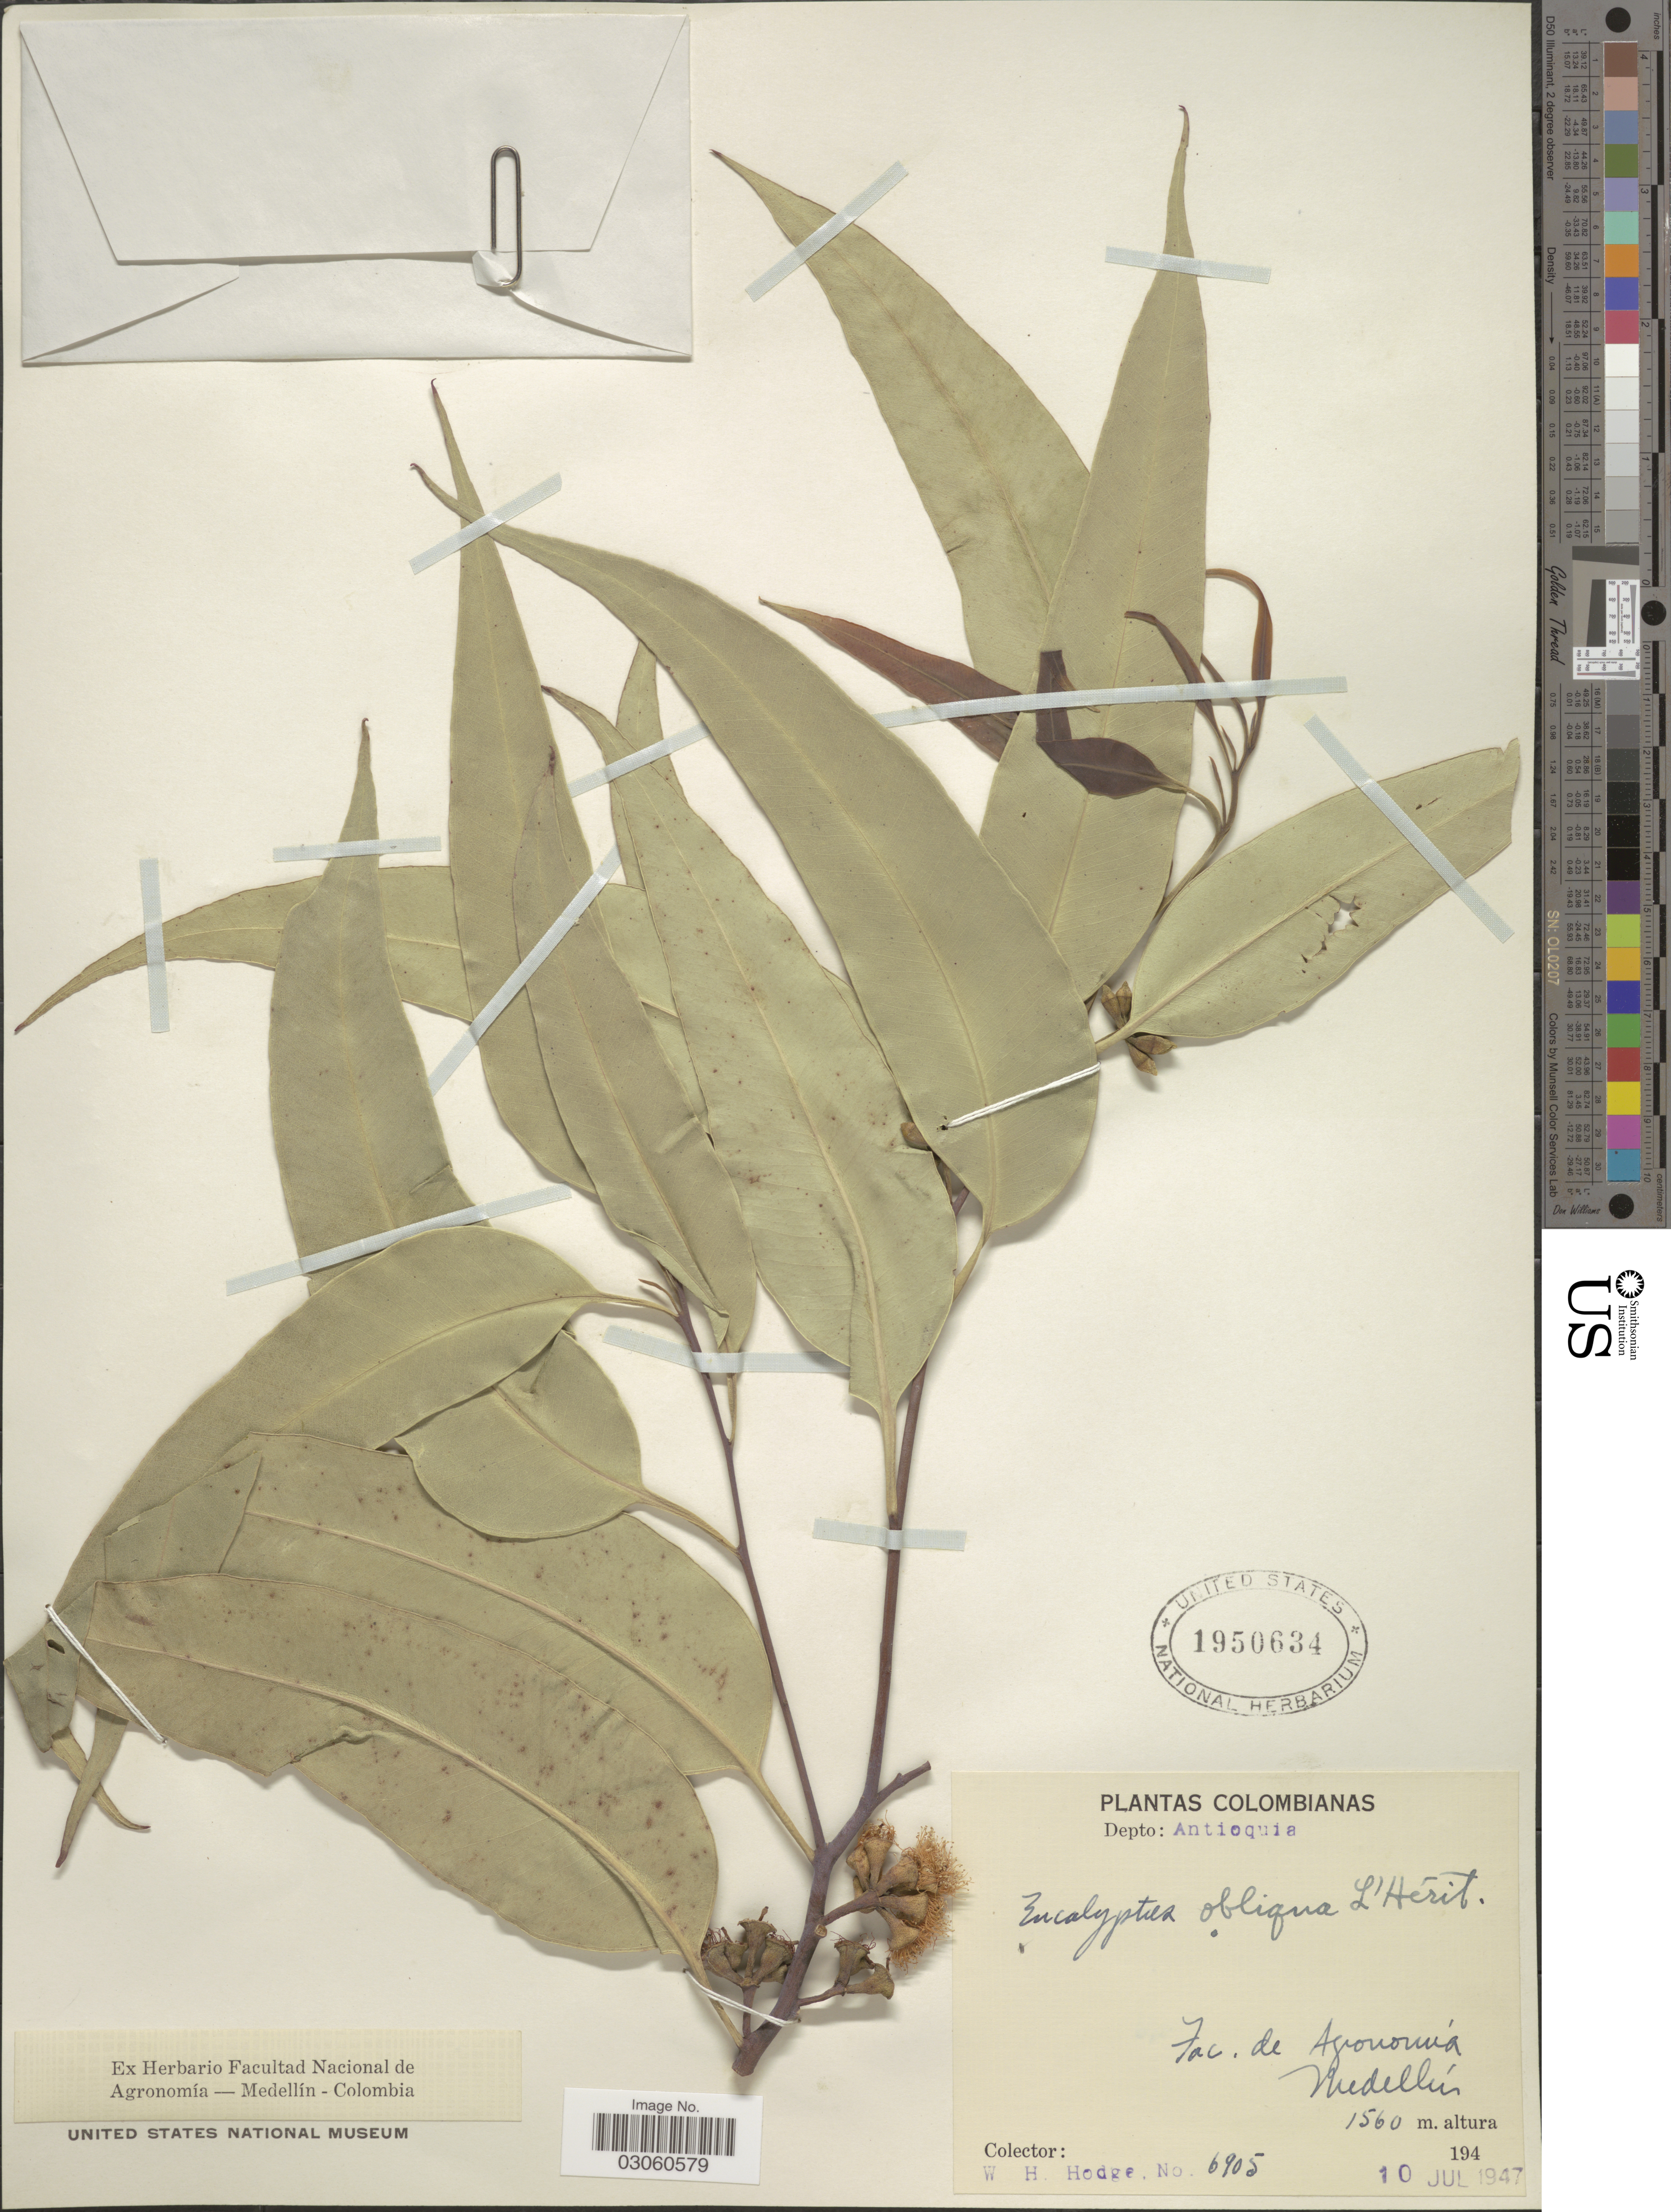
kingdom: Plantae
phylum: Tracheophyta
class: Magnoliopsida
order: Myrtales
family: Myrtaceae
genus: Eucalyptus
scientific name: Eucalyptus obliqua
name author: L'Hér.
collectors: W. Hodge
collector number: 6905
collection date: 1947-07-10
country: Colombia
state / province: Antioquia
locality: Depto: Antioquia. Fac. de Agronomía Medellín.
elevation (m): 1560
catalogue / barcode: US 1950634